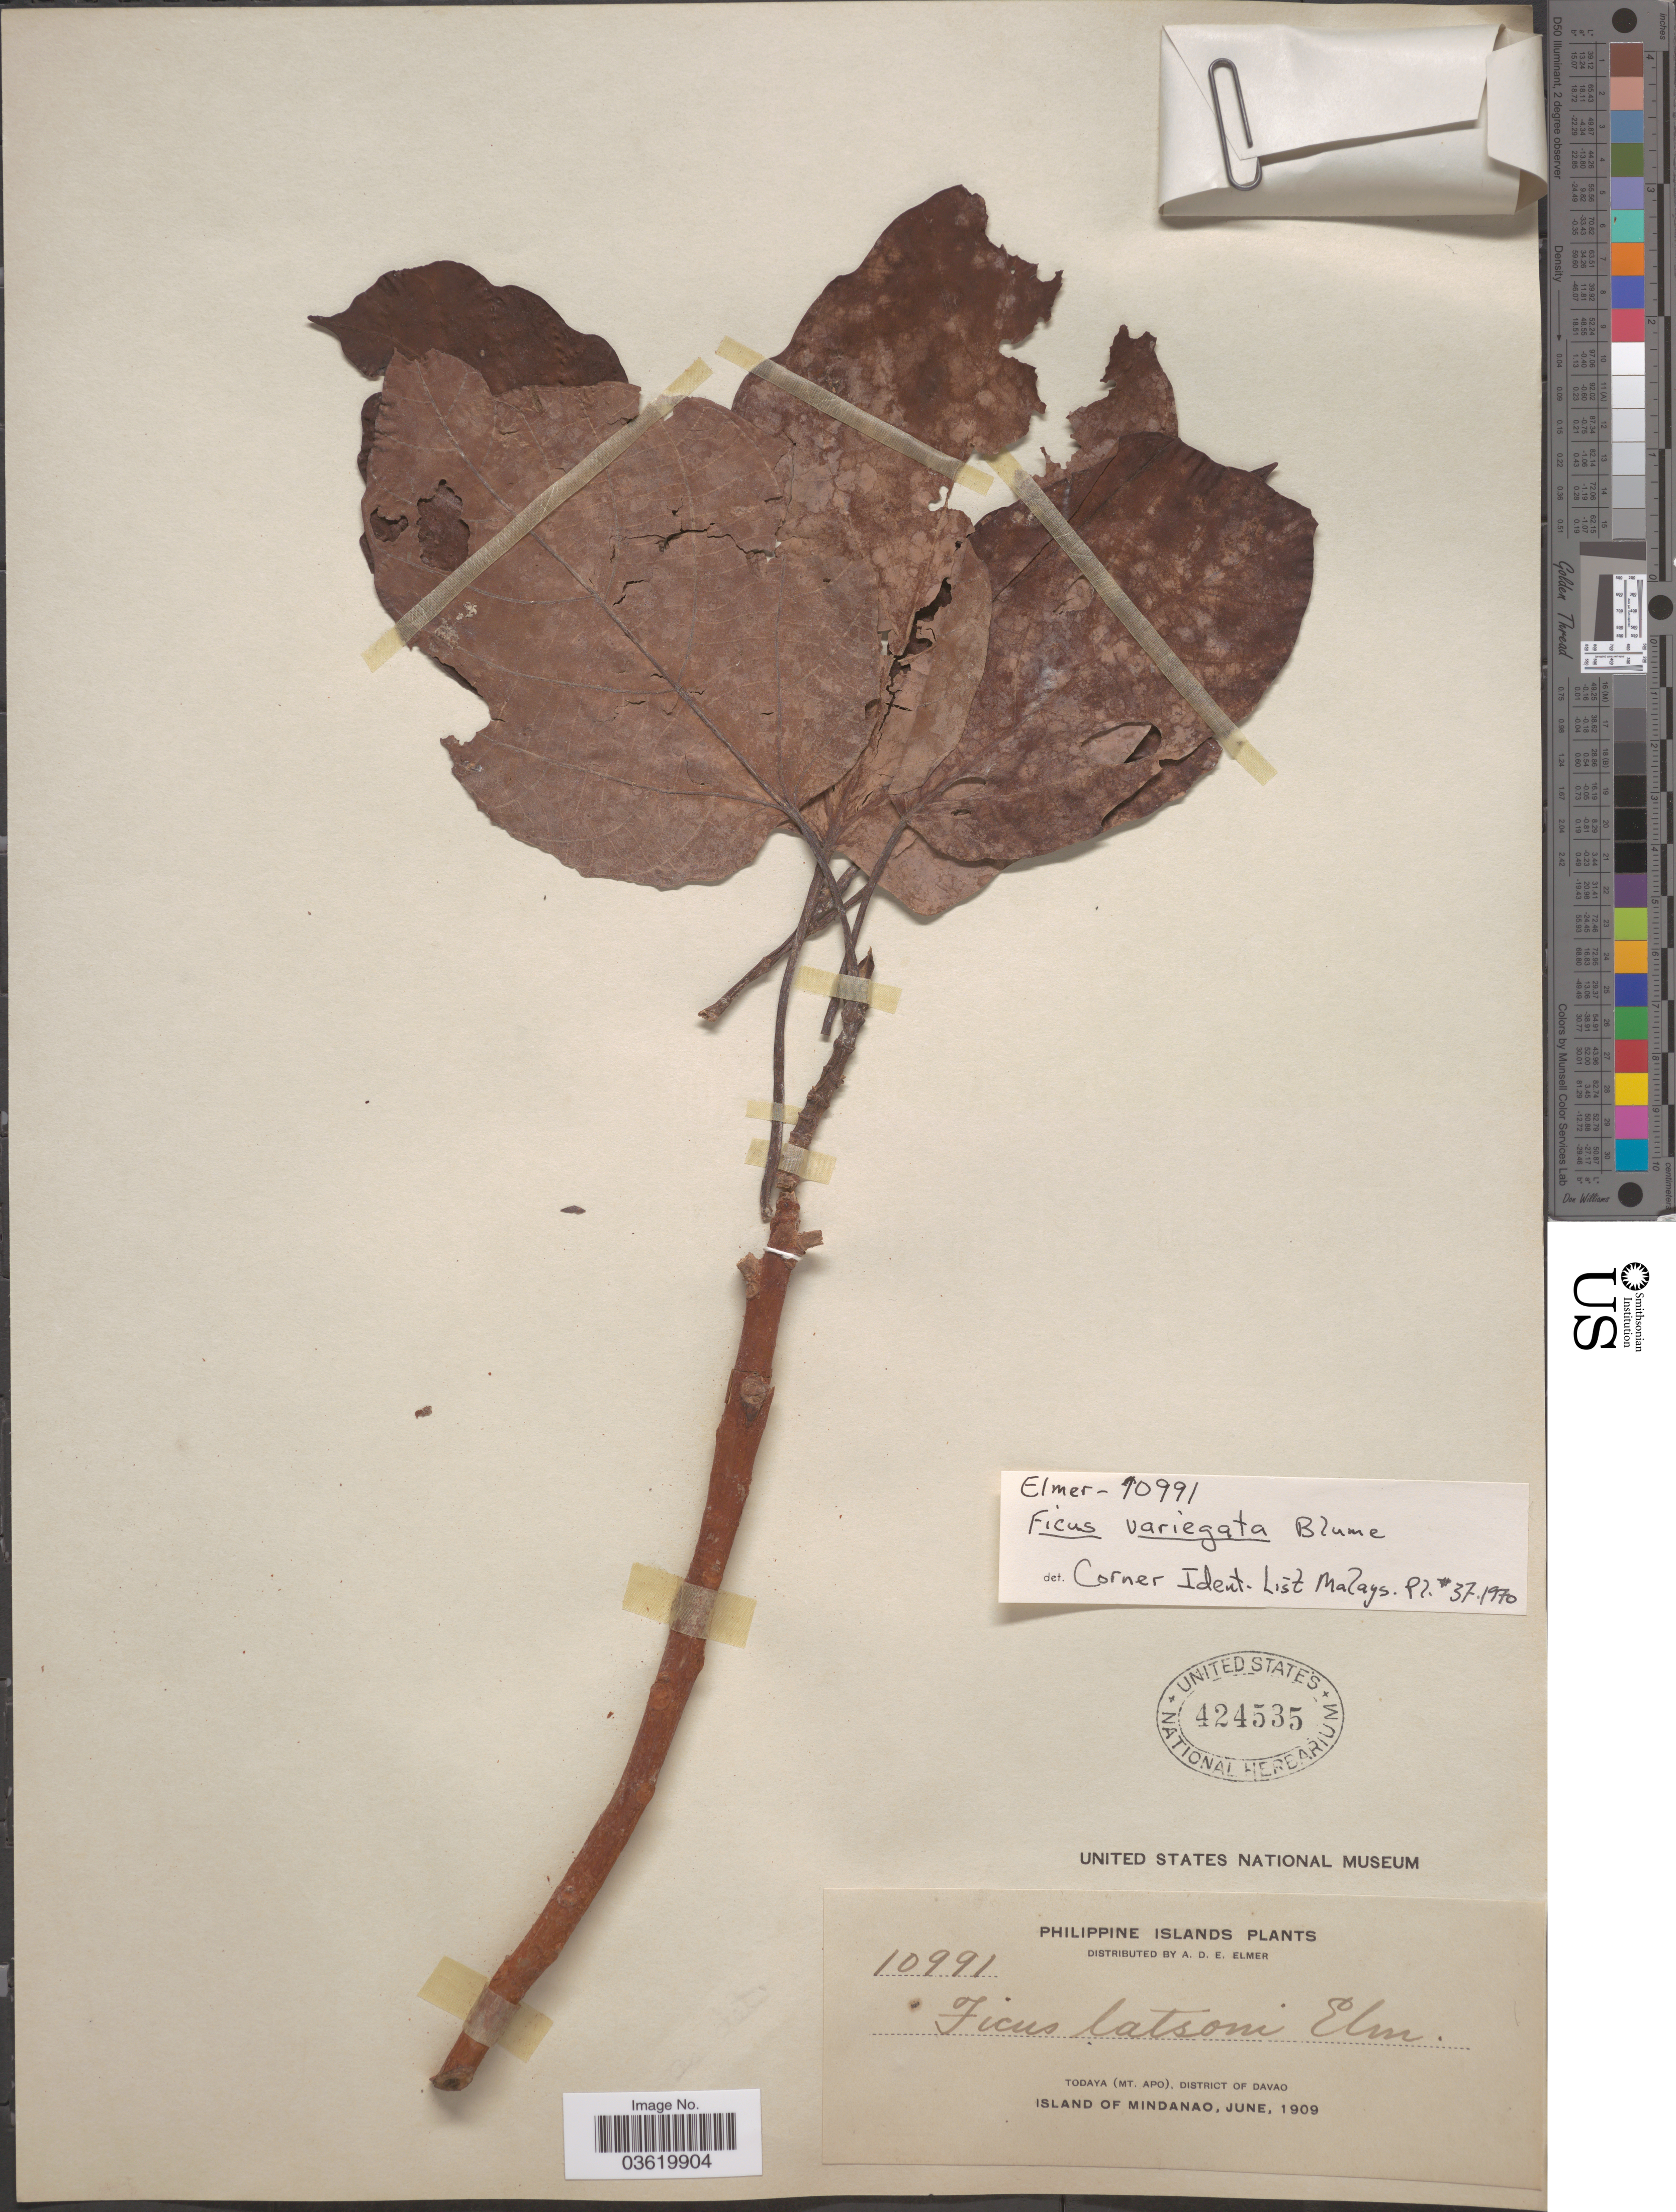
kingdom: Plantae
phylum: Tracheophyta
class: Magnoliopsida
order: Rosales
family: Moraceae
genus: Ficus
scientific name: Ficus variegata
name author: Blume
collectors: A. D. E. Elmer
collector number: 10991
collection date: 1909-06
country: Philippines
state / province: Davao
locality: Philippine Islands. Todaya (Mt. Apo), District of Davao. Island of Mindanao.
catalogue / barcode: US 424535